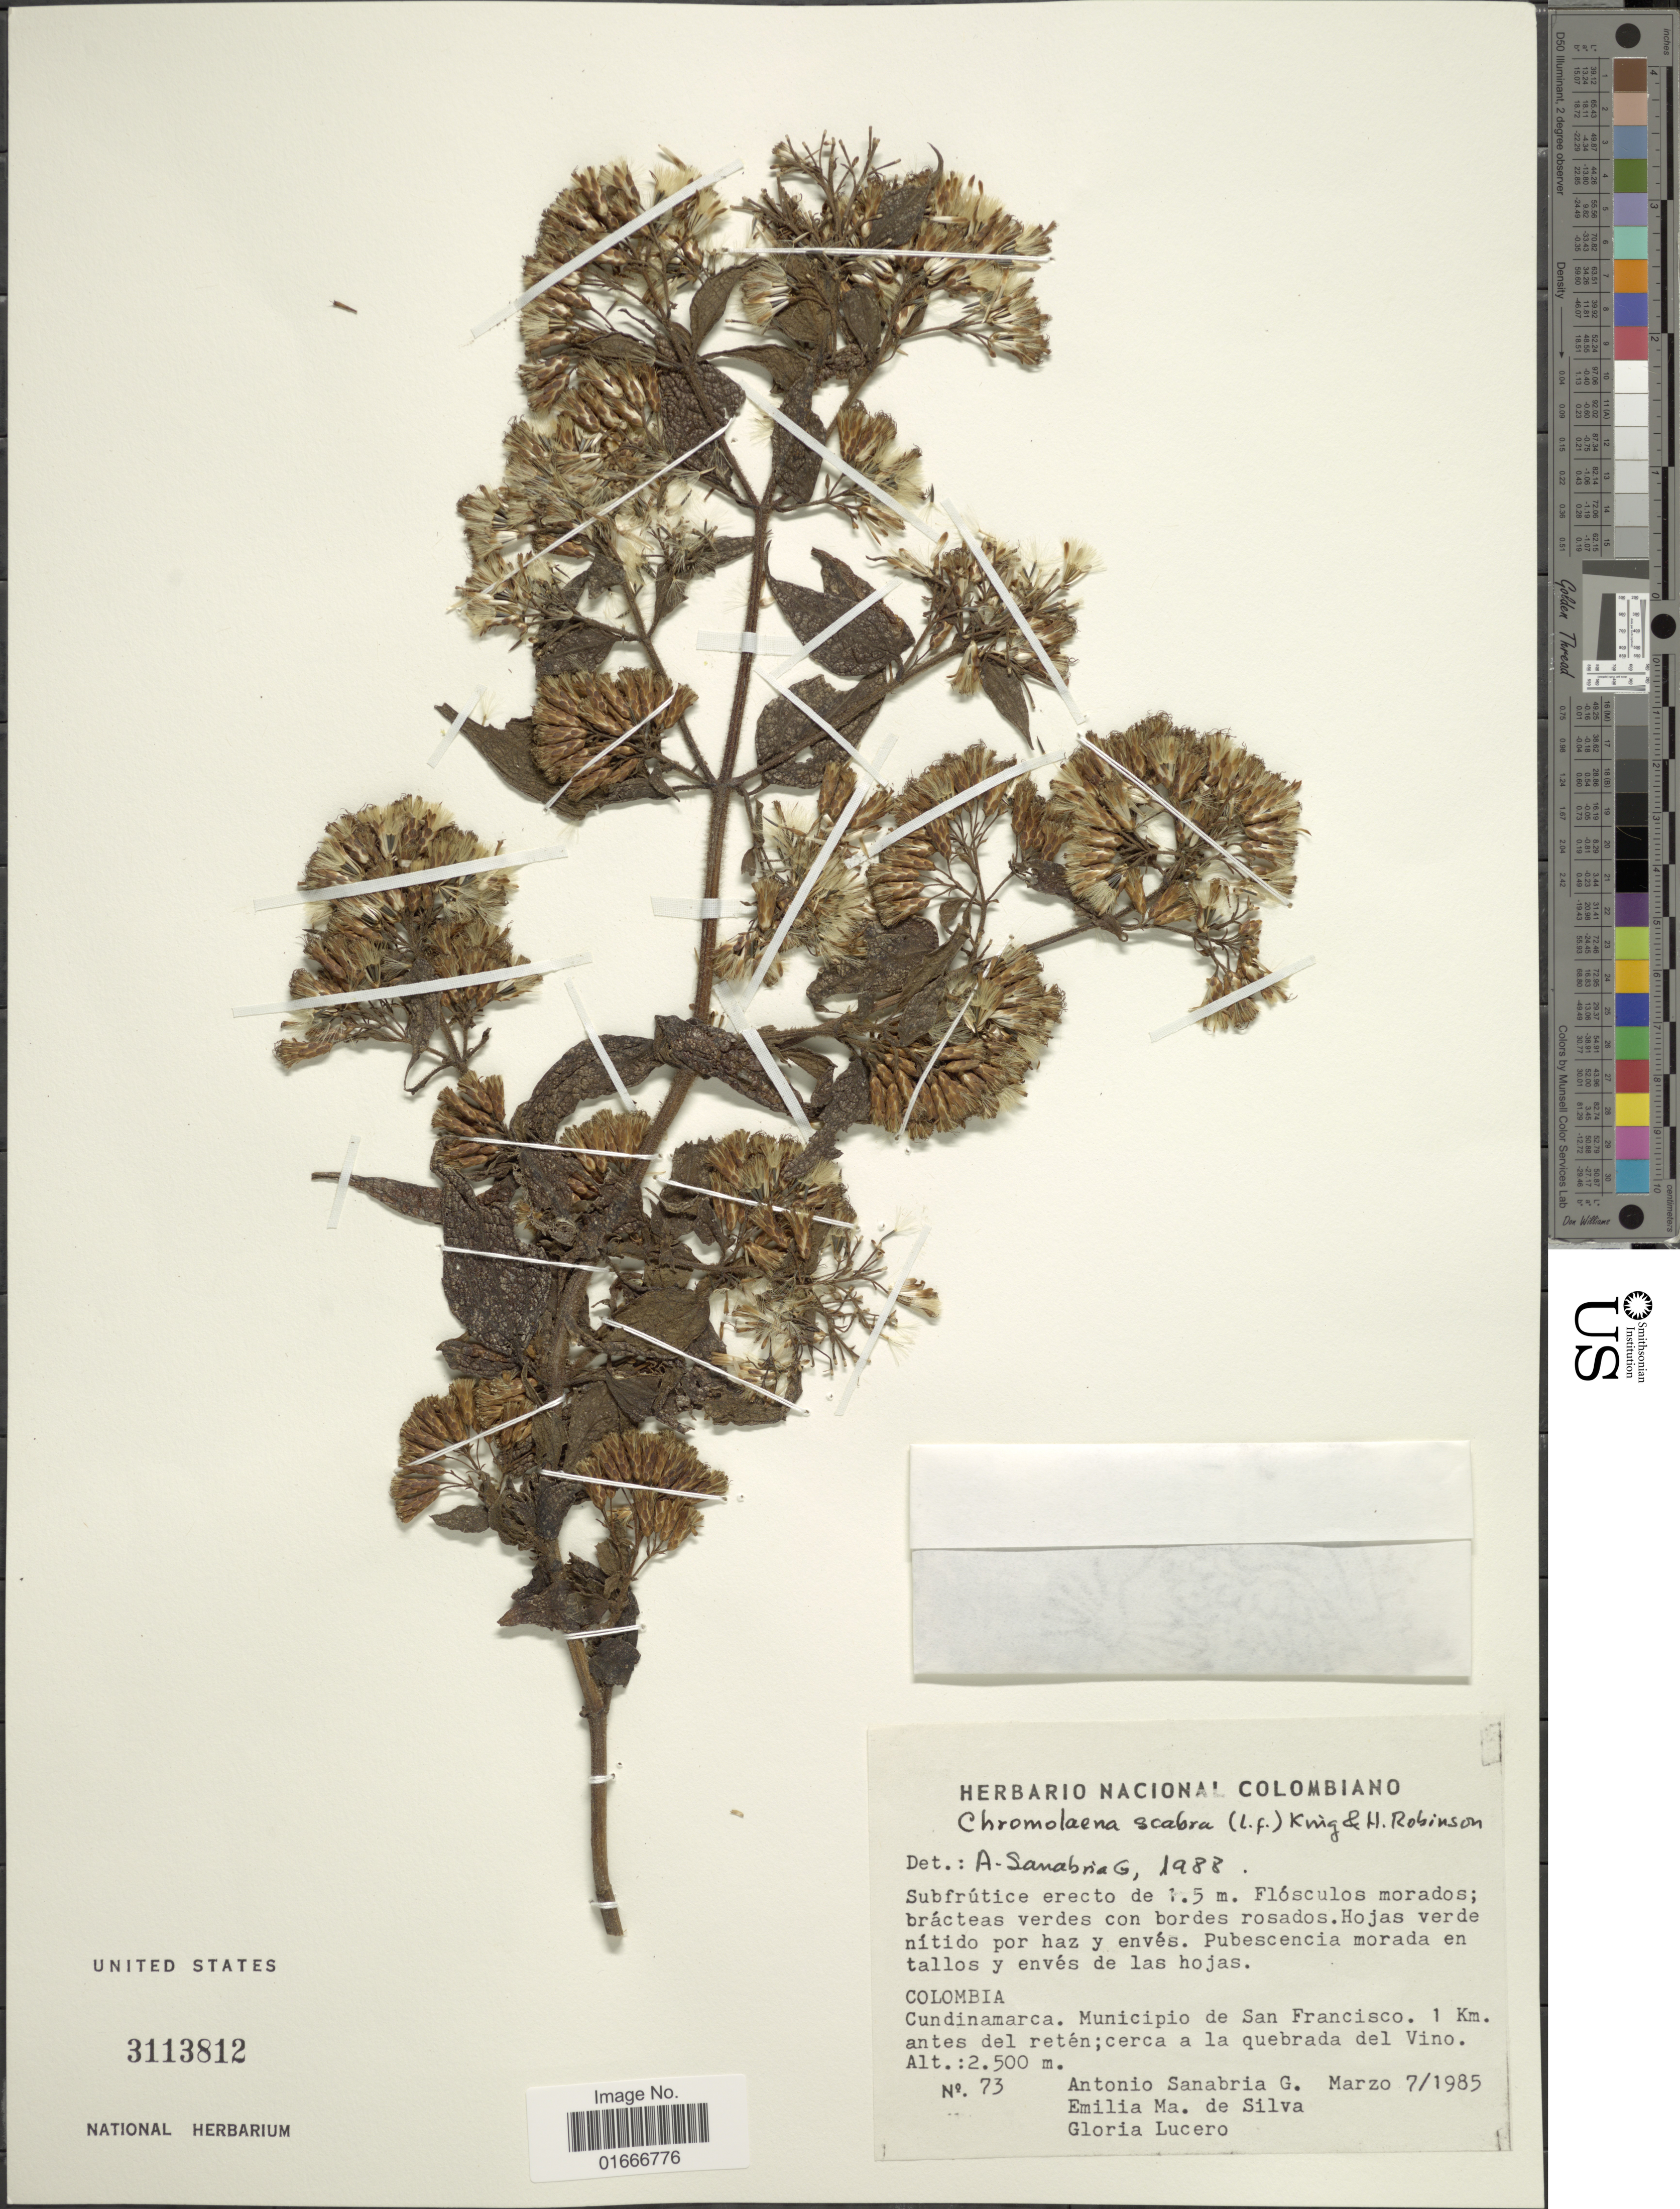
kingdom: Plantae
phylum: Tracheophyta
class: Magnoliopsida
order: Asterales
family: Asteraceae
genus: Chromolaena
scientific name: Chromolaena scabra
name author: (L. f.) R.M. King & H. Rob.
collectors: A. Sanabria G., E. Ma. De Silva & G. Lucero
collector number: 73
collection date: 1985-03-07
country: Colombia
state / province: Cundinamarca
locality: Colombia. Cundinamarca. Municipio de San Fracisco. 1 Km. antes del reten; cerca a la quebrada del Vino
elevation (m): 2500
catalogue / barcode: US 3113812